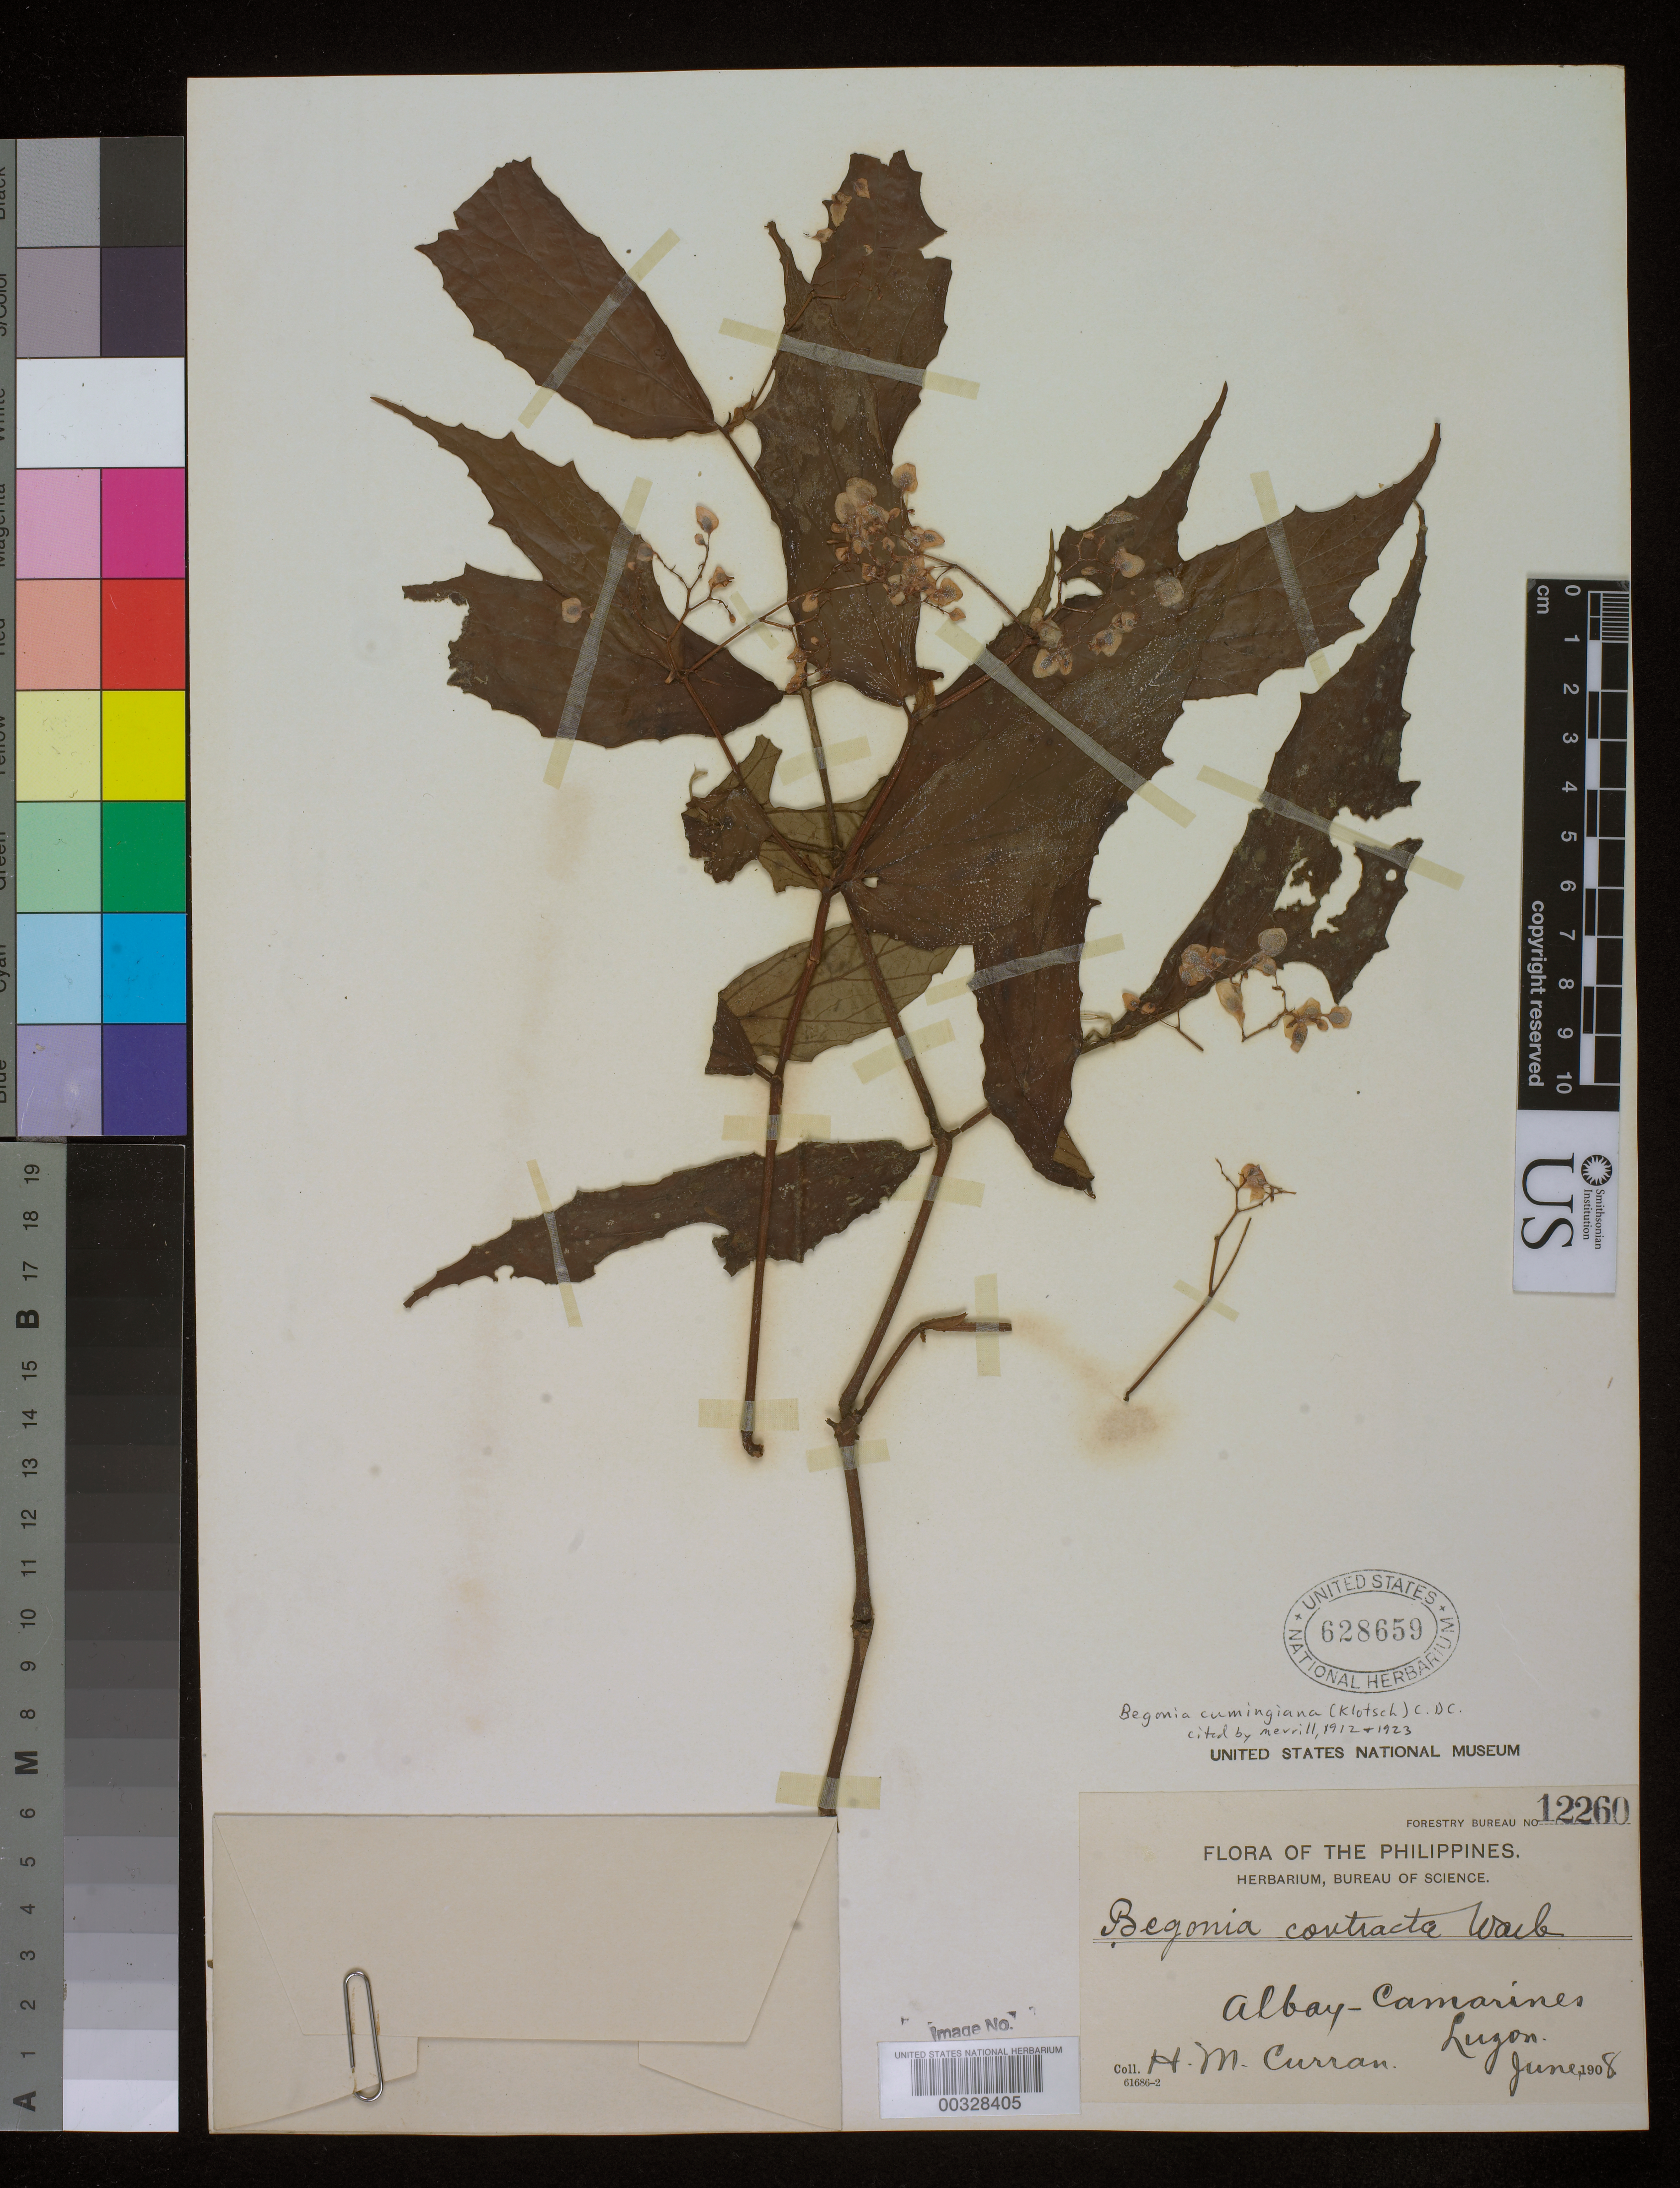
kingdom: Plantae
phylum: Tracheophyta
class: Magnoliopsida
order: Cucurbitales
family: Begoniaceae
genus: Begonia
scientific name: Begonia cumingiana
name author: (Klotzsch) A. DC.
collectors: H. M. Curran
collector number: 12260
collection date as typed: Jun 1908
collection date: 1908-06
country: Philippines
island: Luzon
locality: Albay-camarines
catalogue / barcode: US 628659